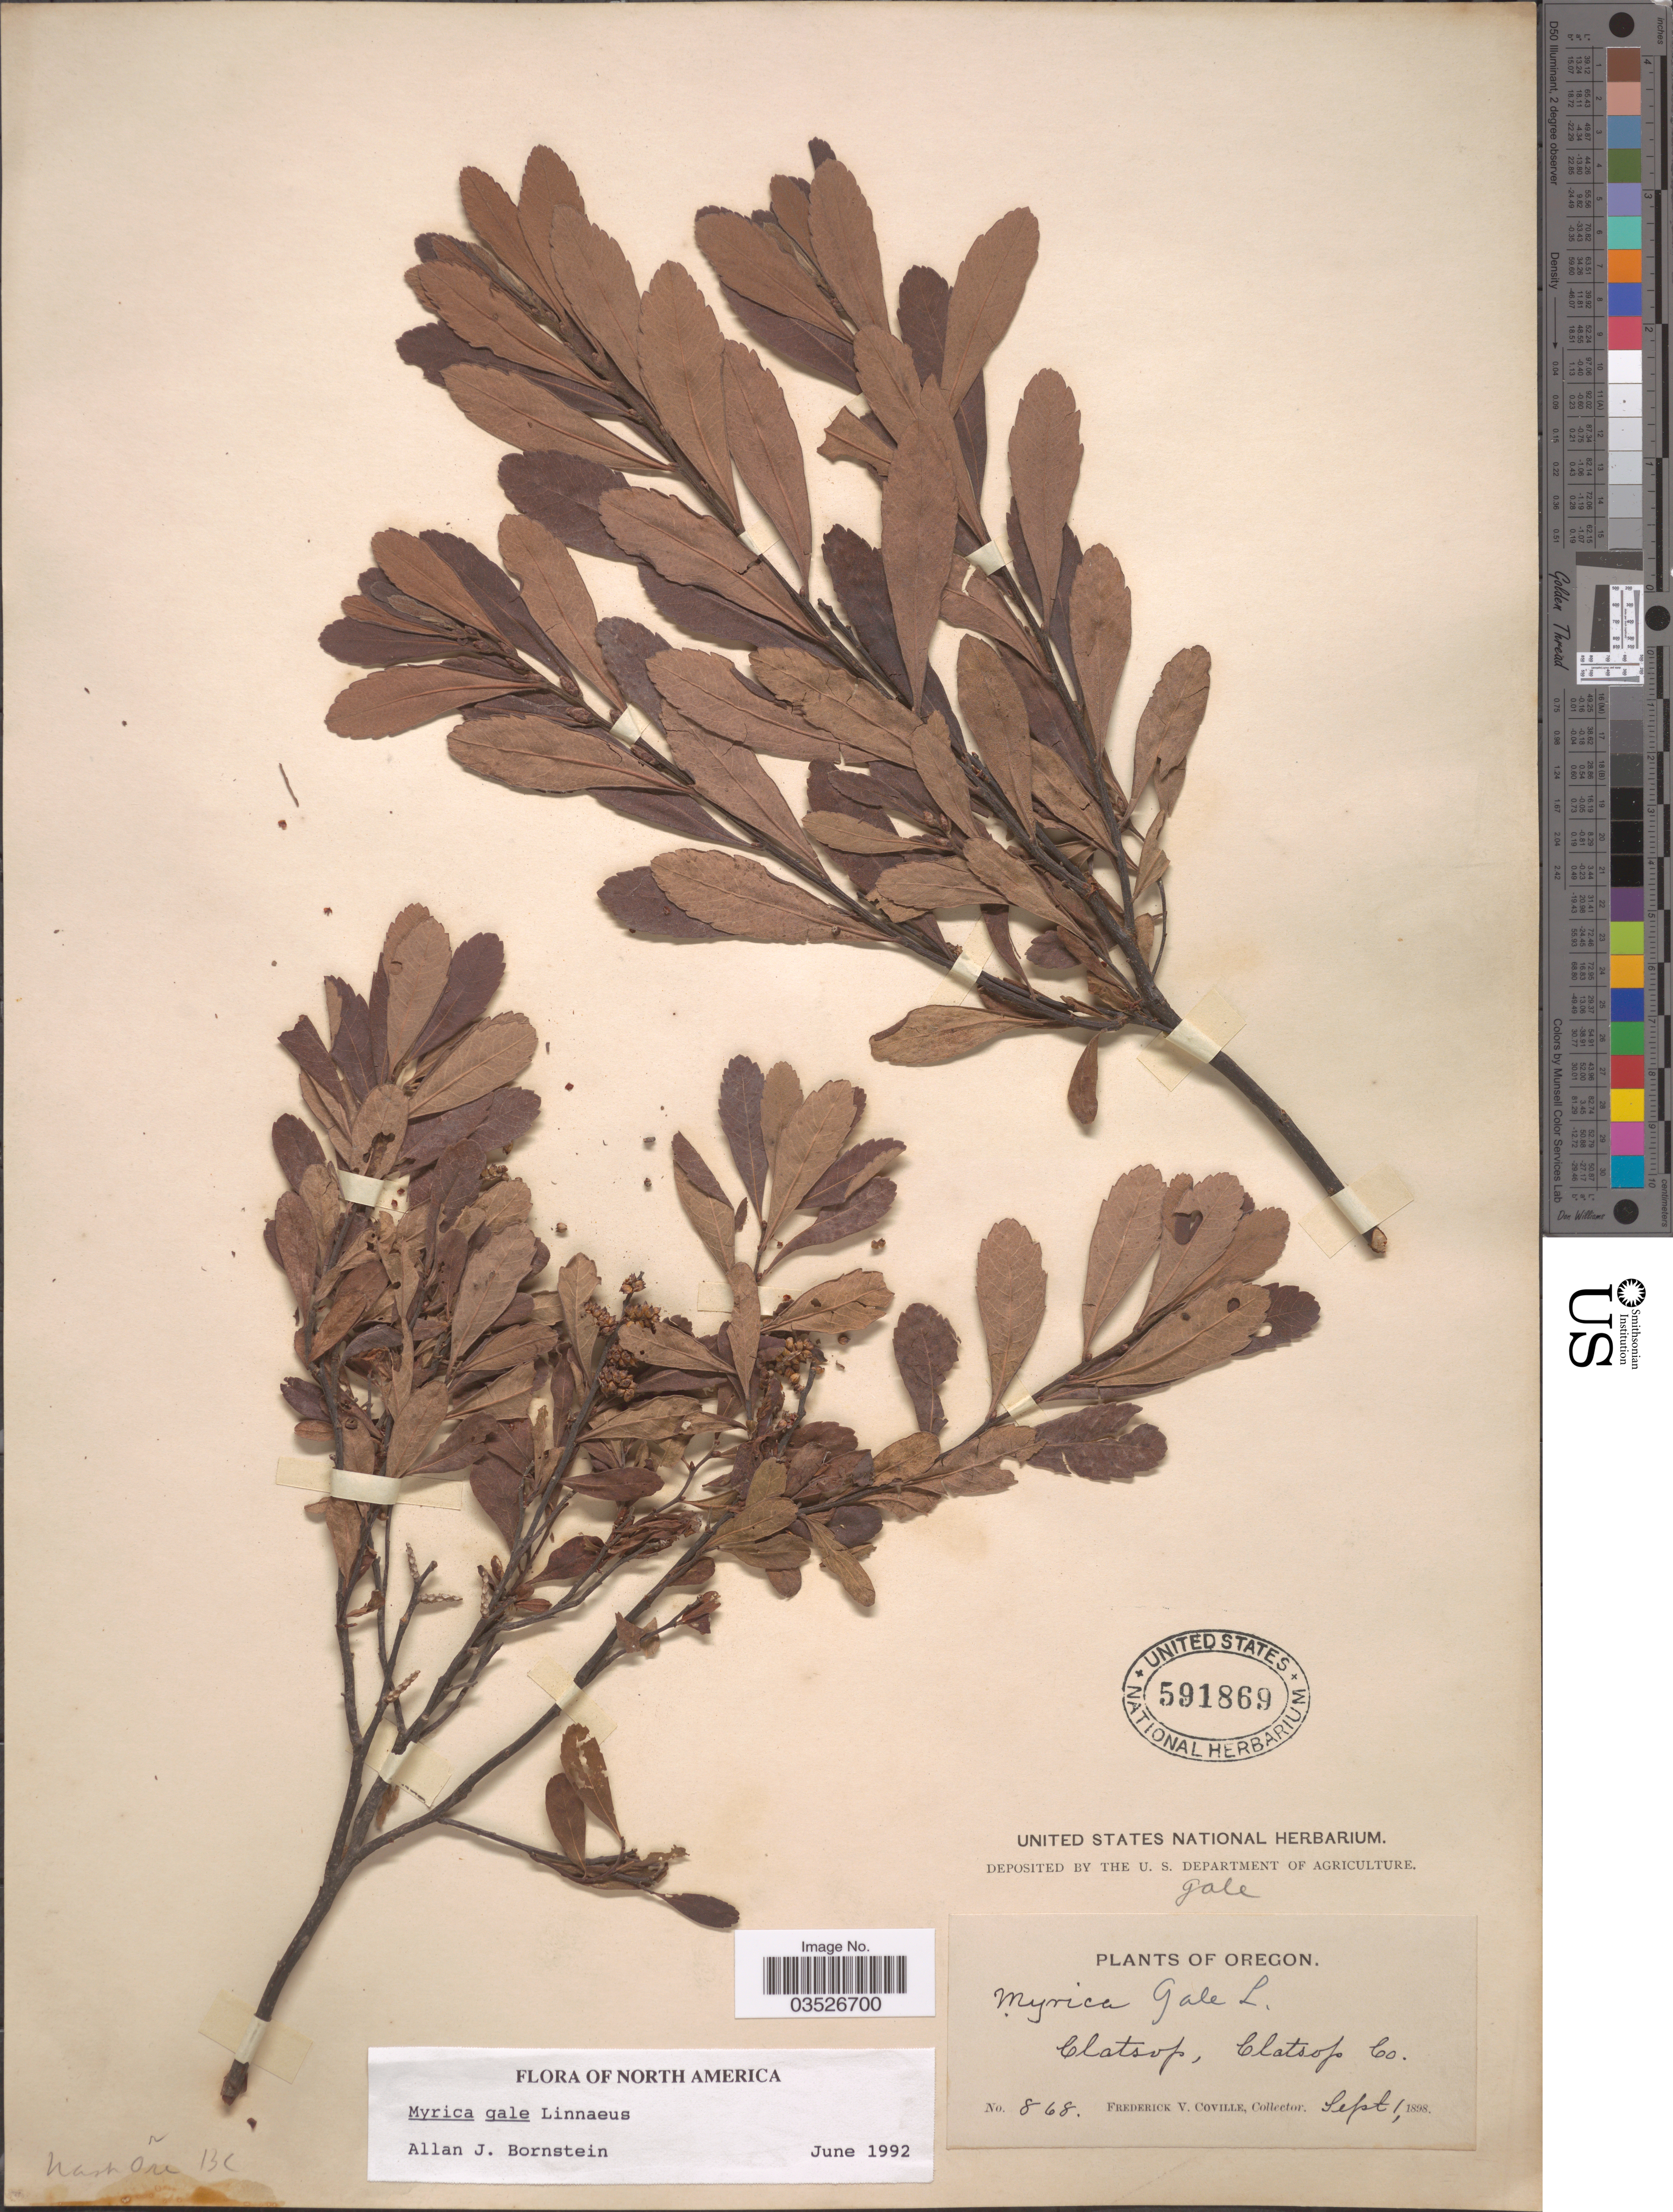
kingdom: Plantae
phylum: Tracheophyta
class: Magnoliopsida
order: Fagales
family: Myricaceae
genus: Myrica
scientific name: Myrica gale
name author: L.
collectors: F. V. Coville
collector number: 868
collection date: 1898-09-01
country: United States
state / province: Oregon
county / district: Clatsop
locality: Gale [unsure placement] Clatsop, Clatsop Co.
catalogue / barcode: US 591869